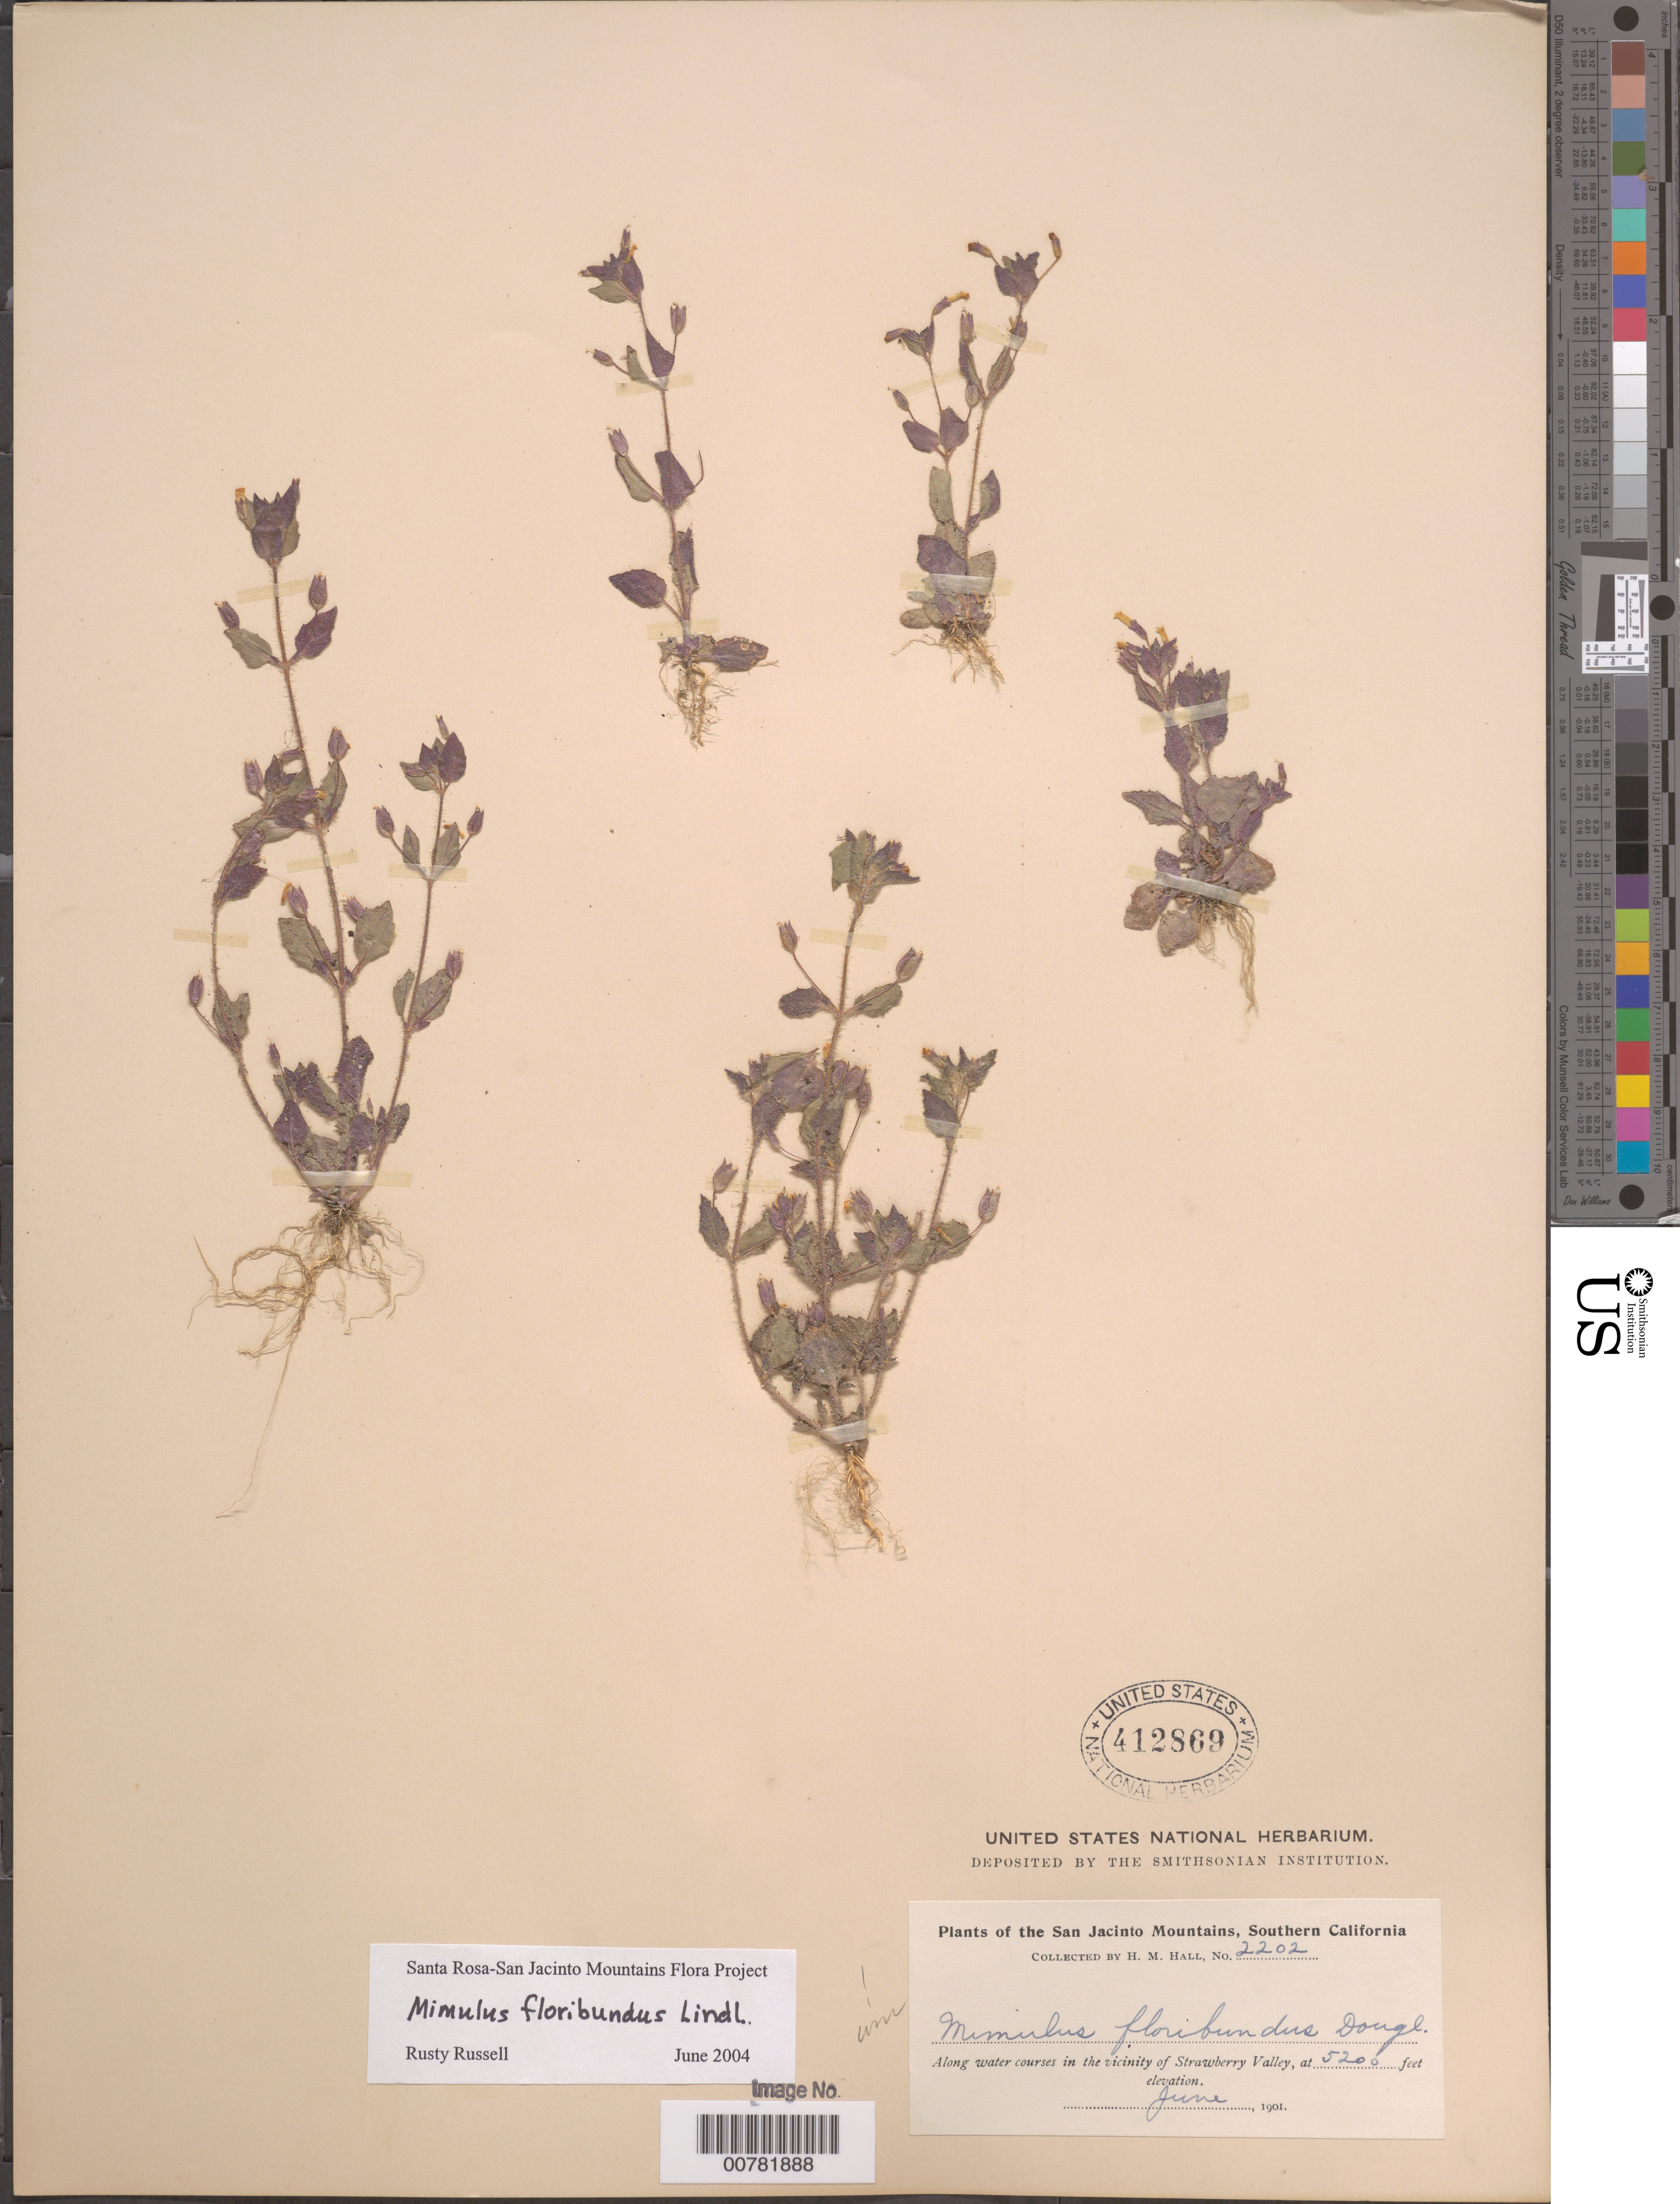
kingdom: Plantae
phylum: Tracheophyta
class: Magnoliopsida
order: Lamiales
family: Phrymaceae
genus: Mimulus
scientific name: Mimulus floribundus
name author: Douglas ex Lindl.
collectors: H. M. Hall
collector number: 2202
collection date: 1901-06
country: United States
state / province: California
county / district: Riverside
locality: The San Jacinto Mountains, Southern California. Along water courses in the vicinity of Strawberry Valley.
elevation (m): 1585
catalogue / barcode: US 412869